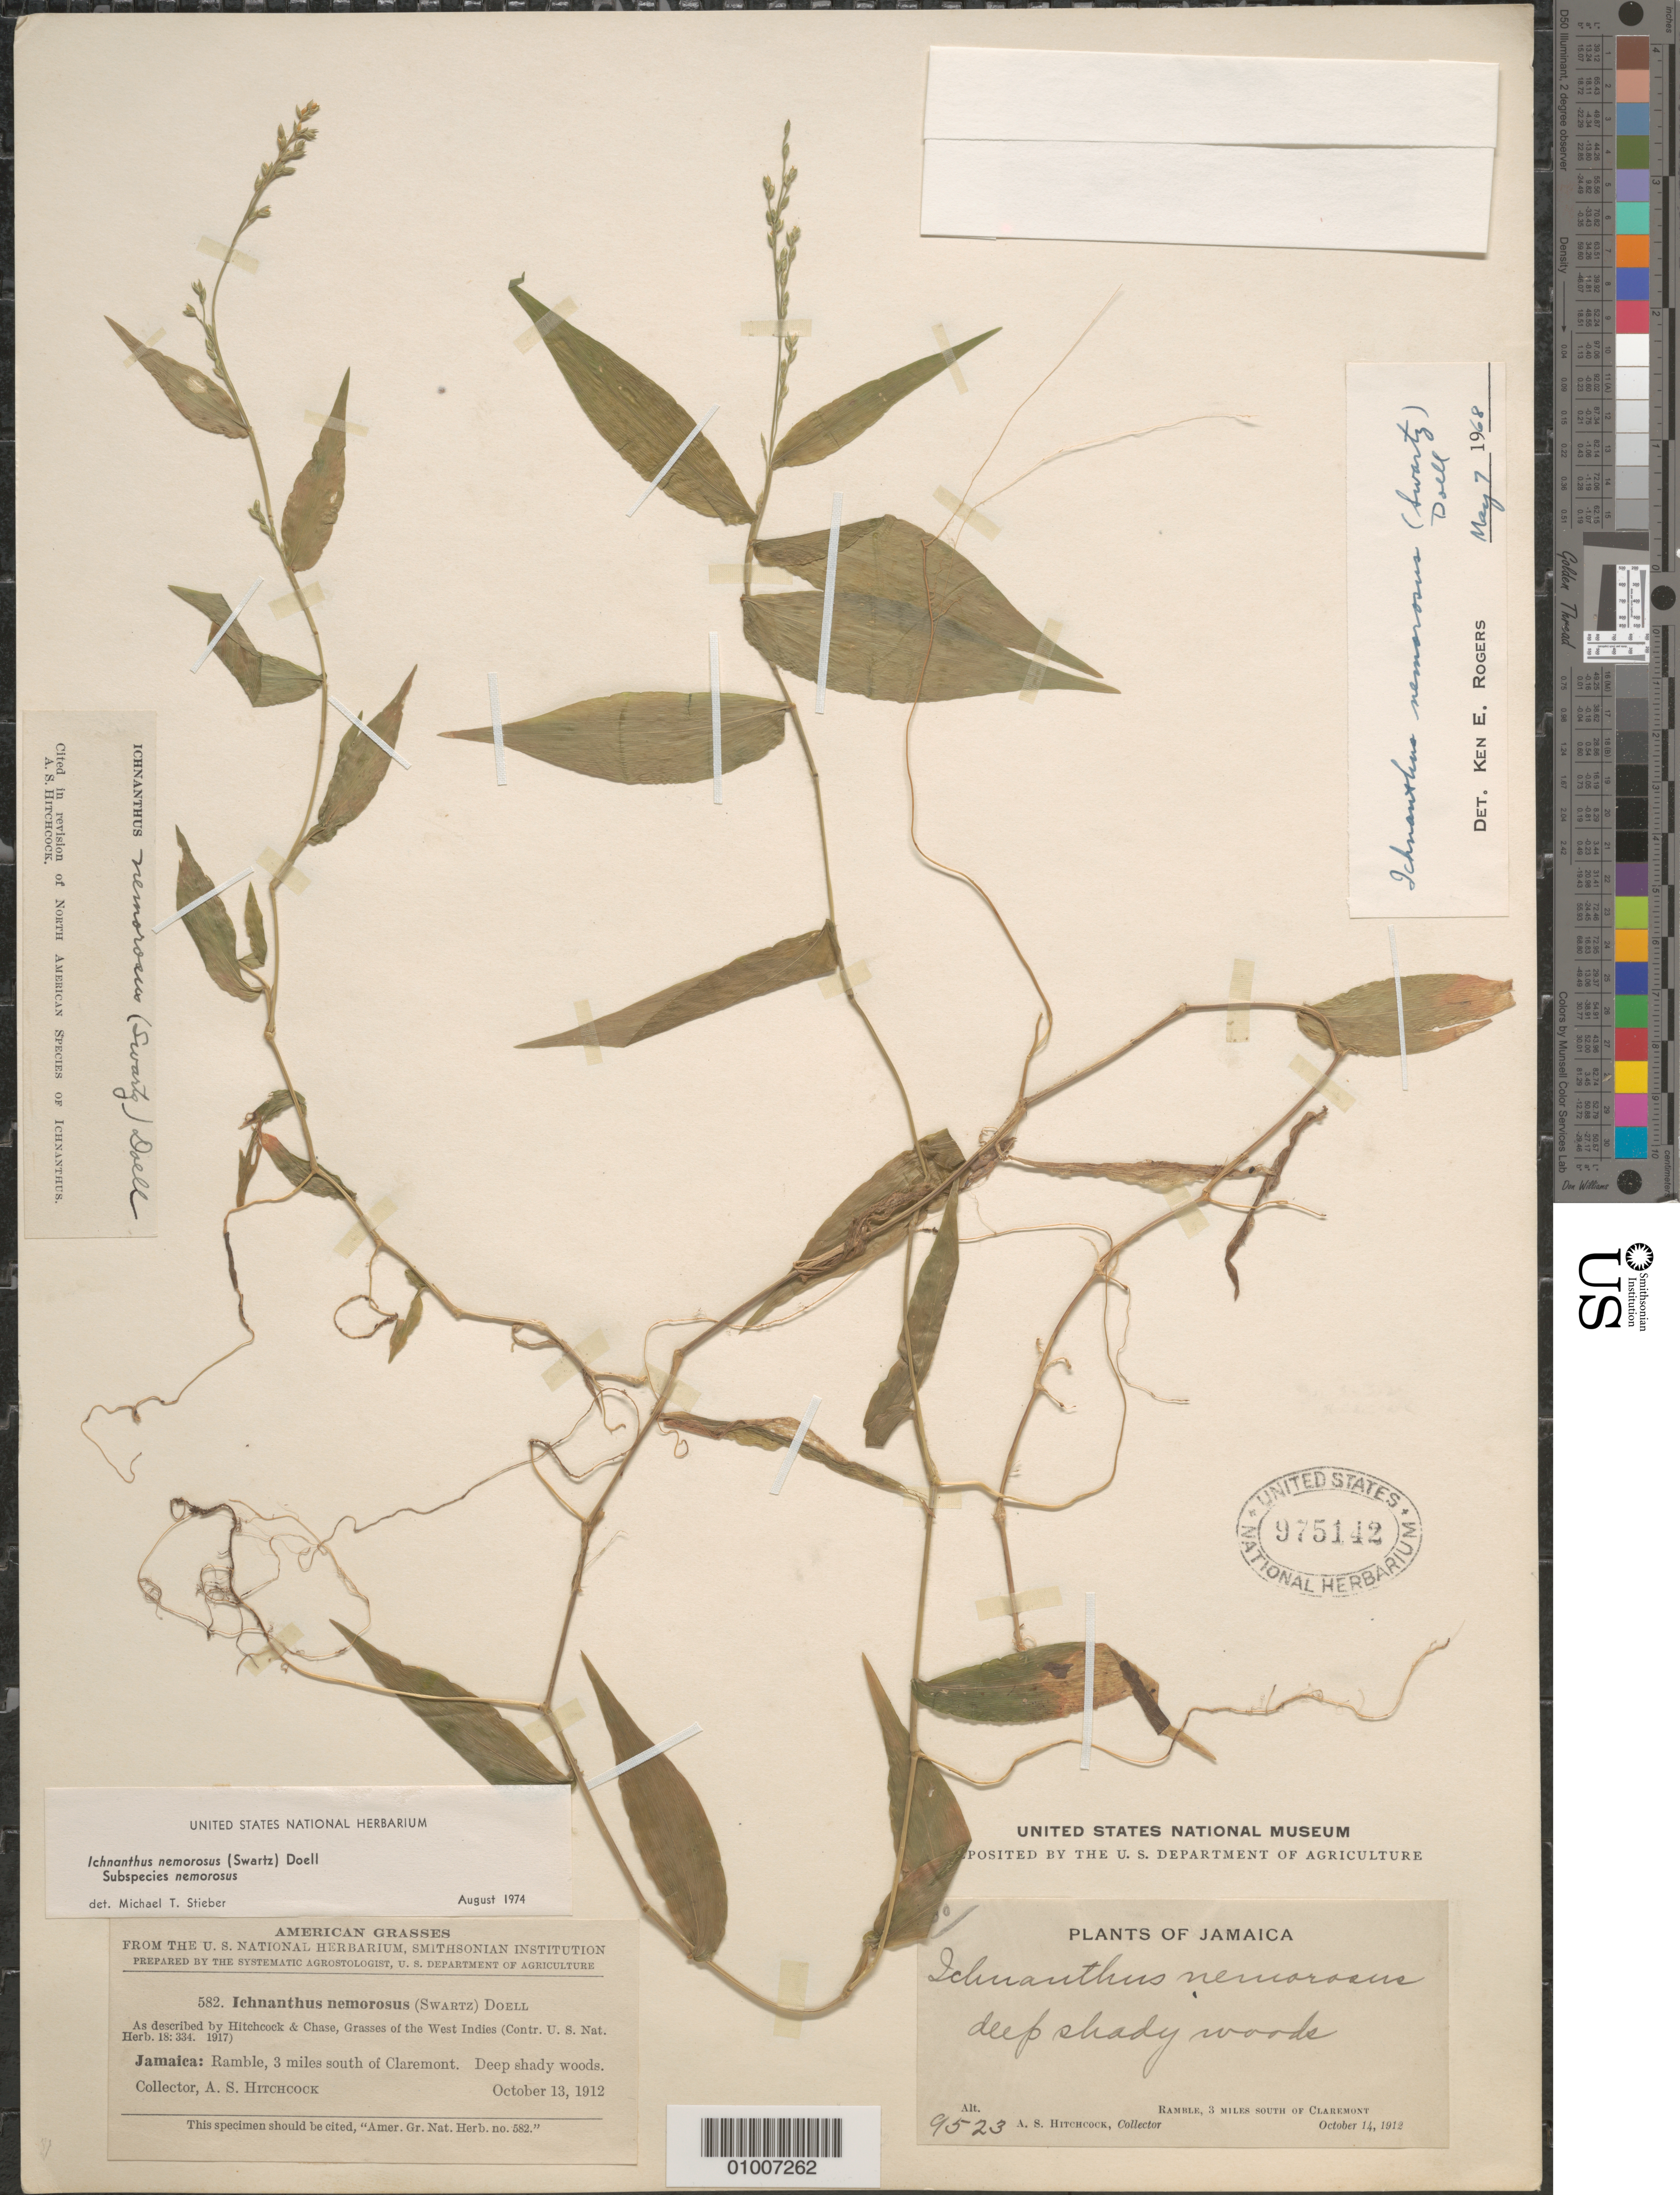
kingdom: Plantae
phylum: Tracheophyta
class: Liliopsida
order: Poales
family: Poaceae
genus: Ichnanthus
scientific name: Ichnanthus nemorosus var. nemorosus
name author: (Sw.) Döll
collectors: A. S. Hitchcock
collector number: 9523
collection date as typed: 14 Oct 1912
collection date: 1912-10-14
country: Jamaica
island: Jamaica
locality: Ramble, 3 miles S of Claremont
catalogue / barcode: US 975142